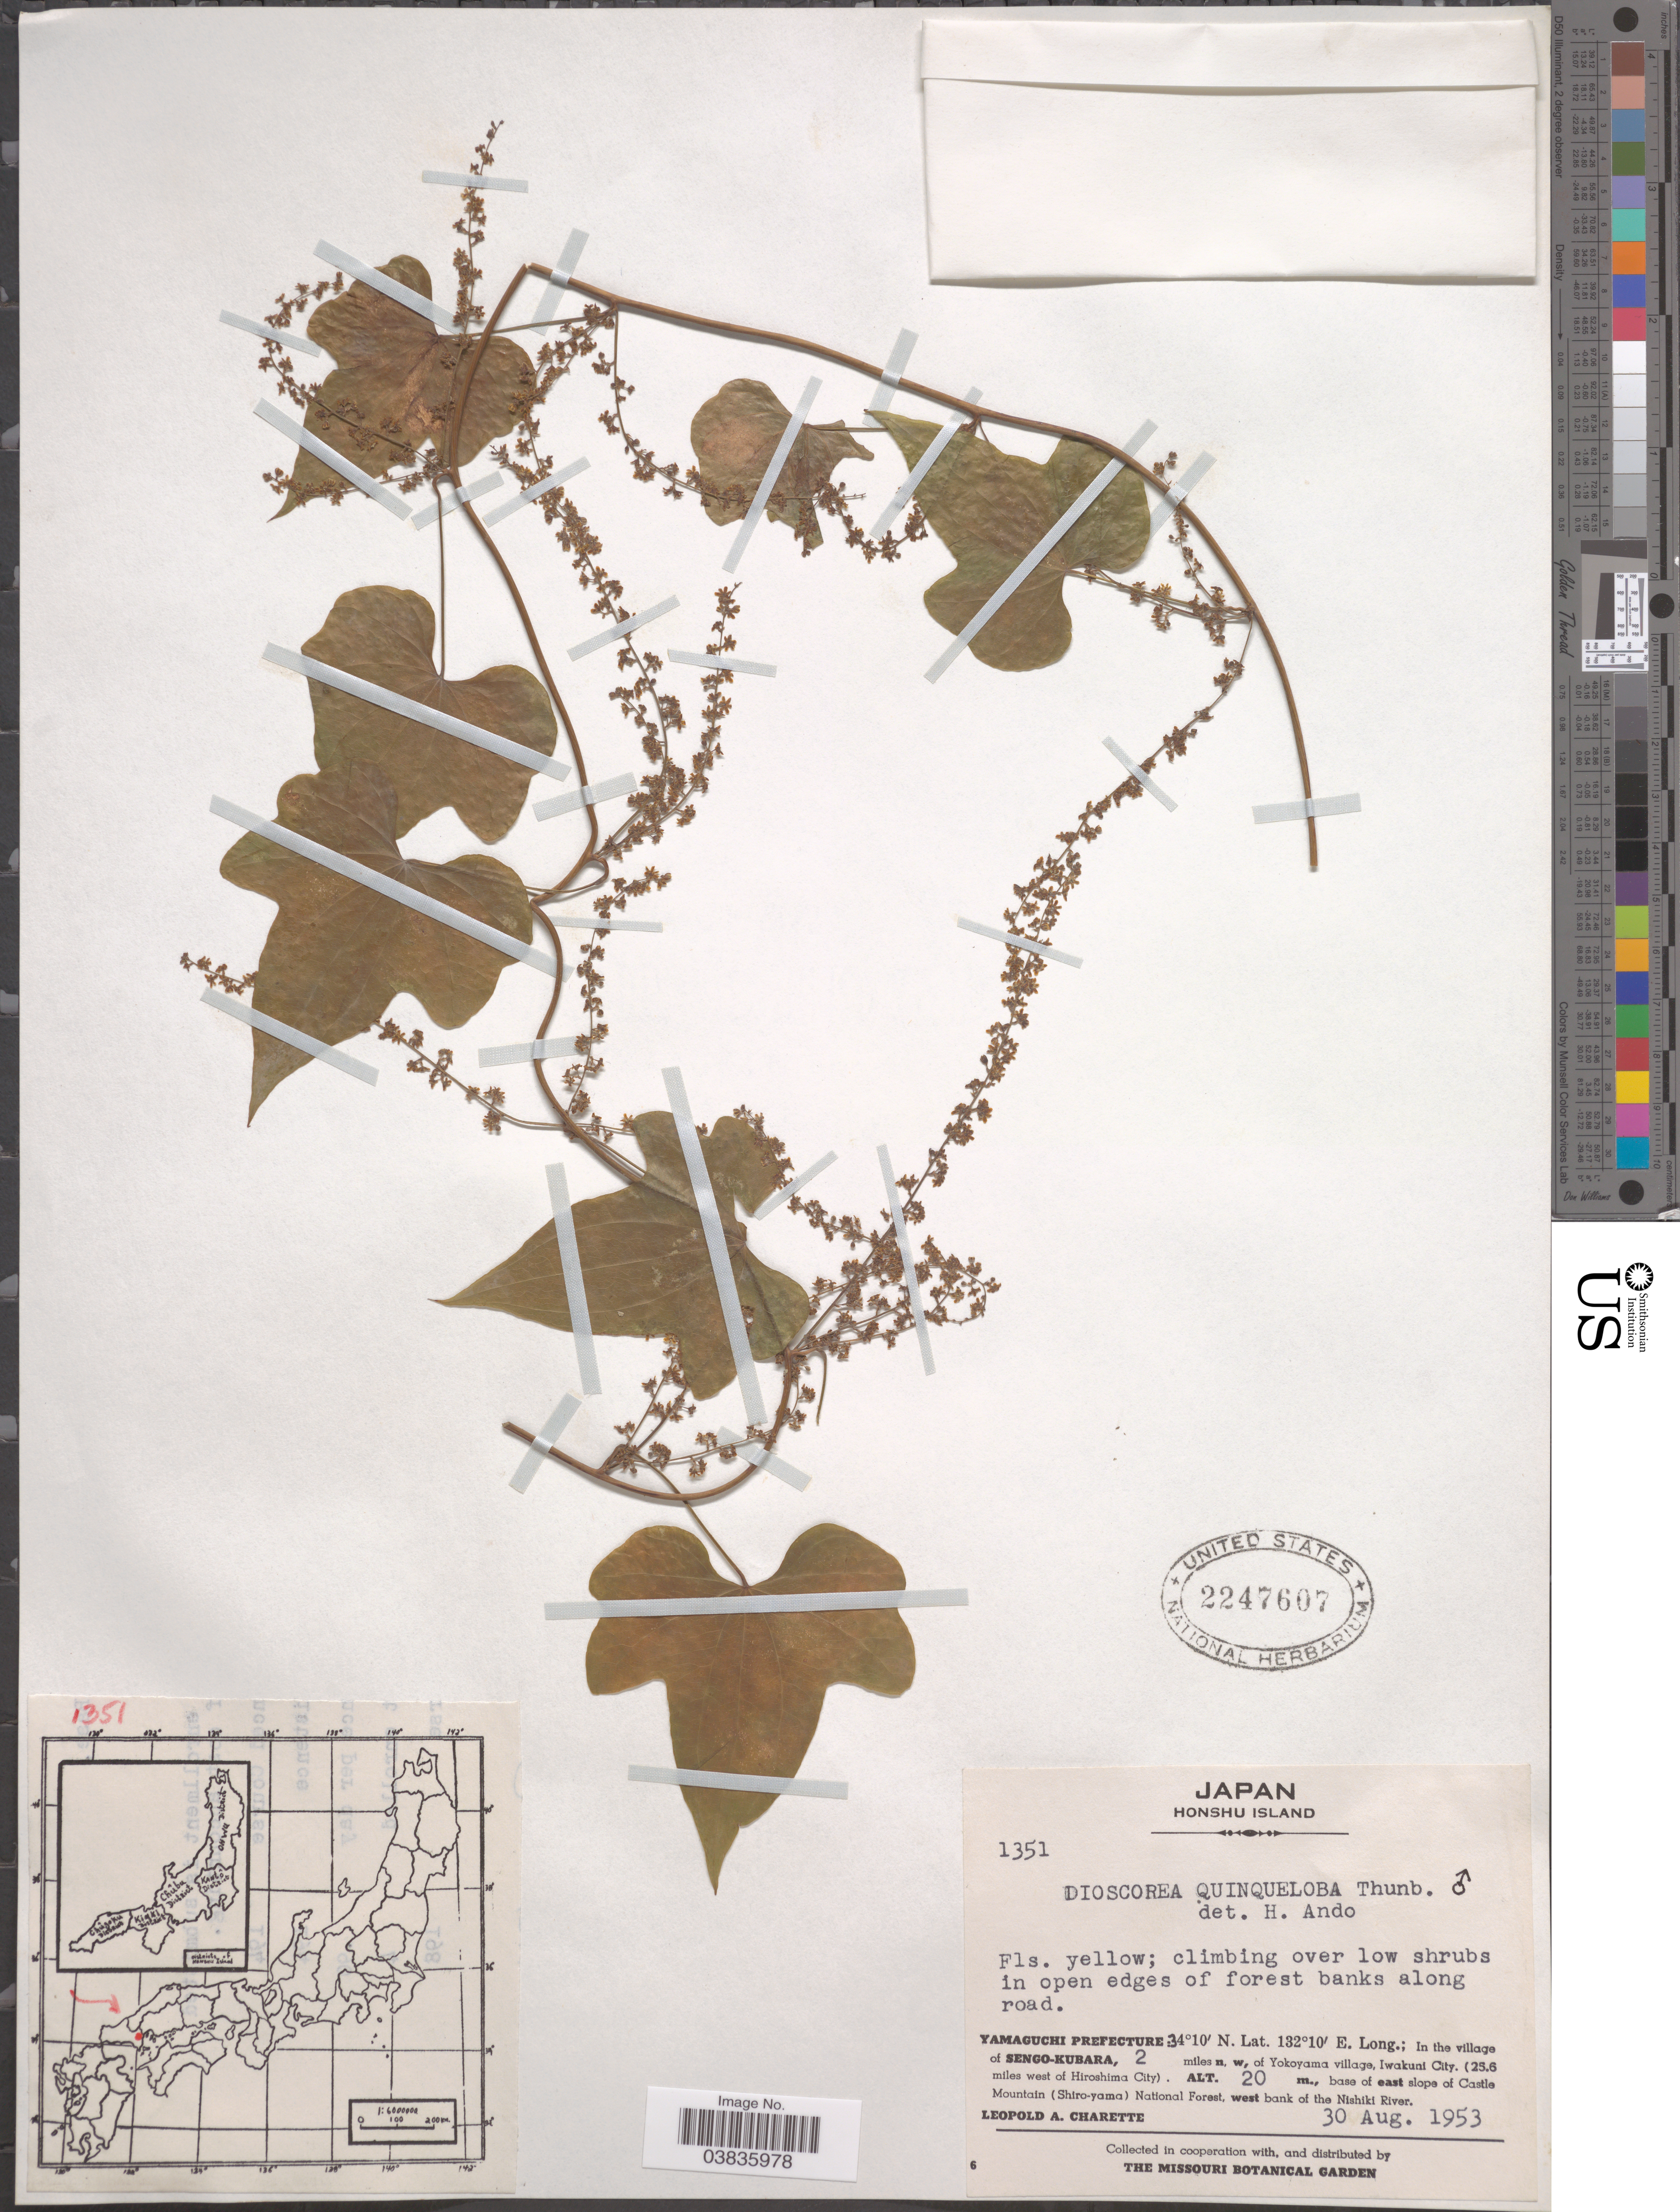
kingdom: Plantae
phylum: Tracheophyta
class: Liliopsida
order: Dioscoreales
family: Dioscoreaceae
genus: Dioscorea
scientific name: Dioscorea quinqueloba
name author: Thunb.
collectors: L. A. Charette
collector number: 1351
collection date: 1953-08-30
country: Japan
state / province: Yamaguti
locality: Honshu Island. Yamaguchi Prefecture: In the village of Sengo-Kubara, 2 miles n.w. of Yokoyama village, Iwakuni City. (25.6 miles west of Hiroshima City). Base of east slope of Castle Mountain (Shiro-yama) National Forest, west bank of the Nishiki River.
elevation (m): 20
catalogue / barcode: US 2247607